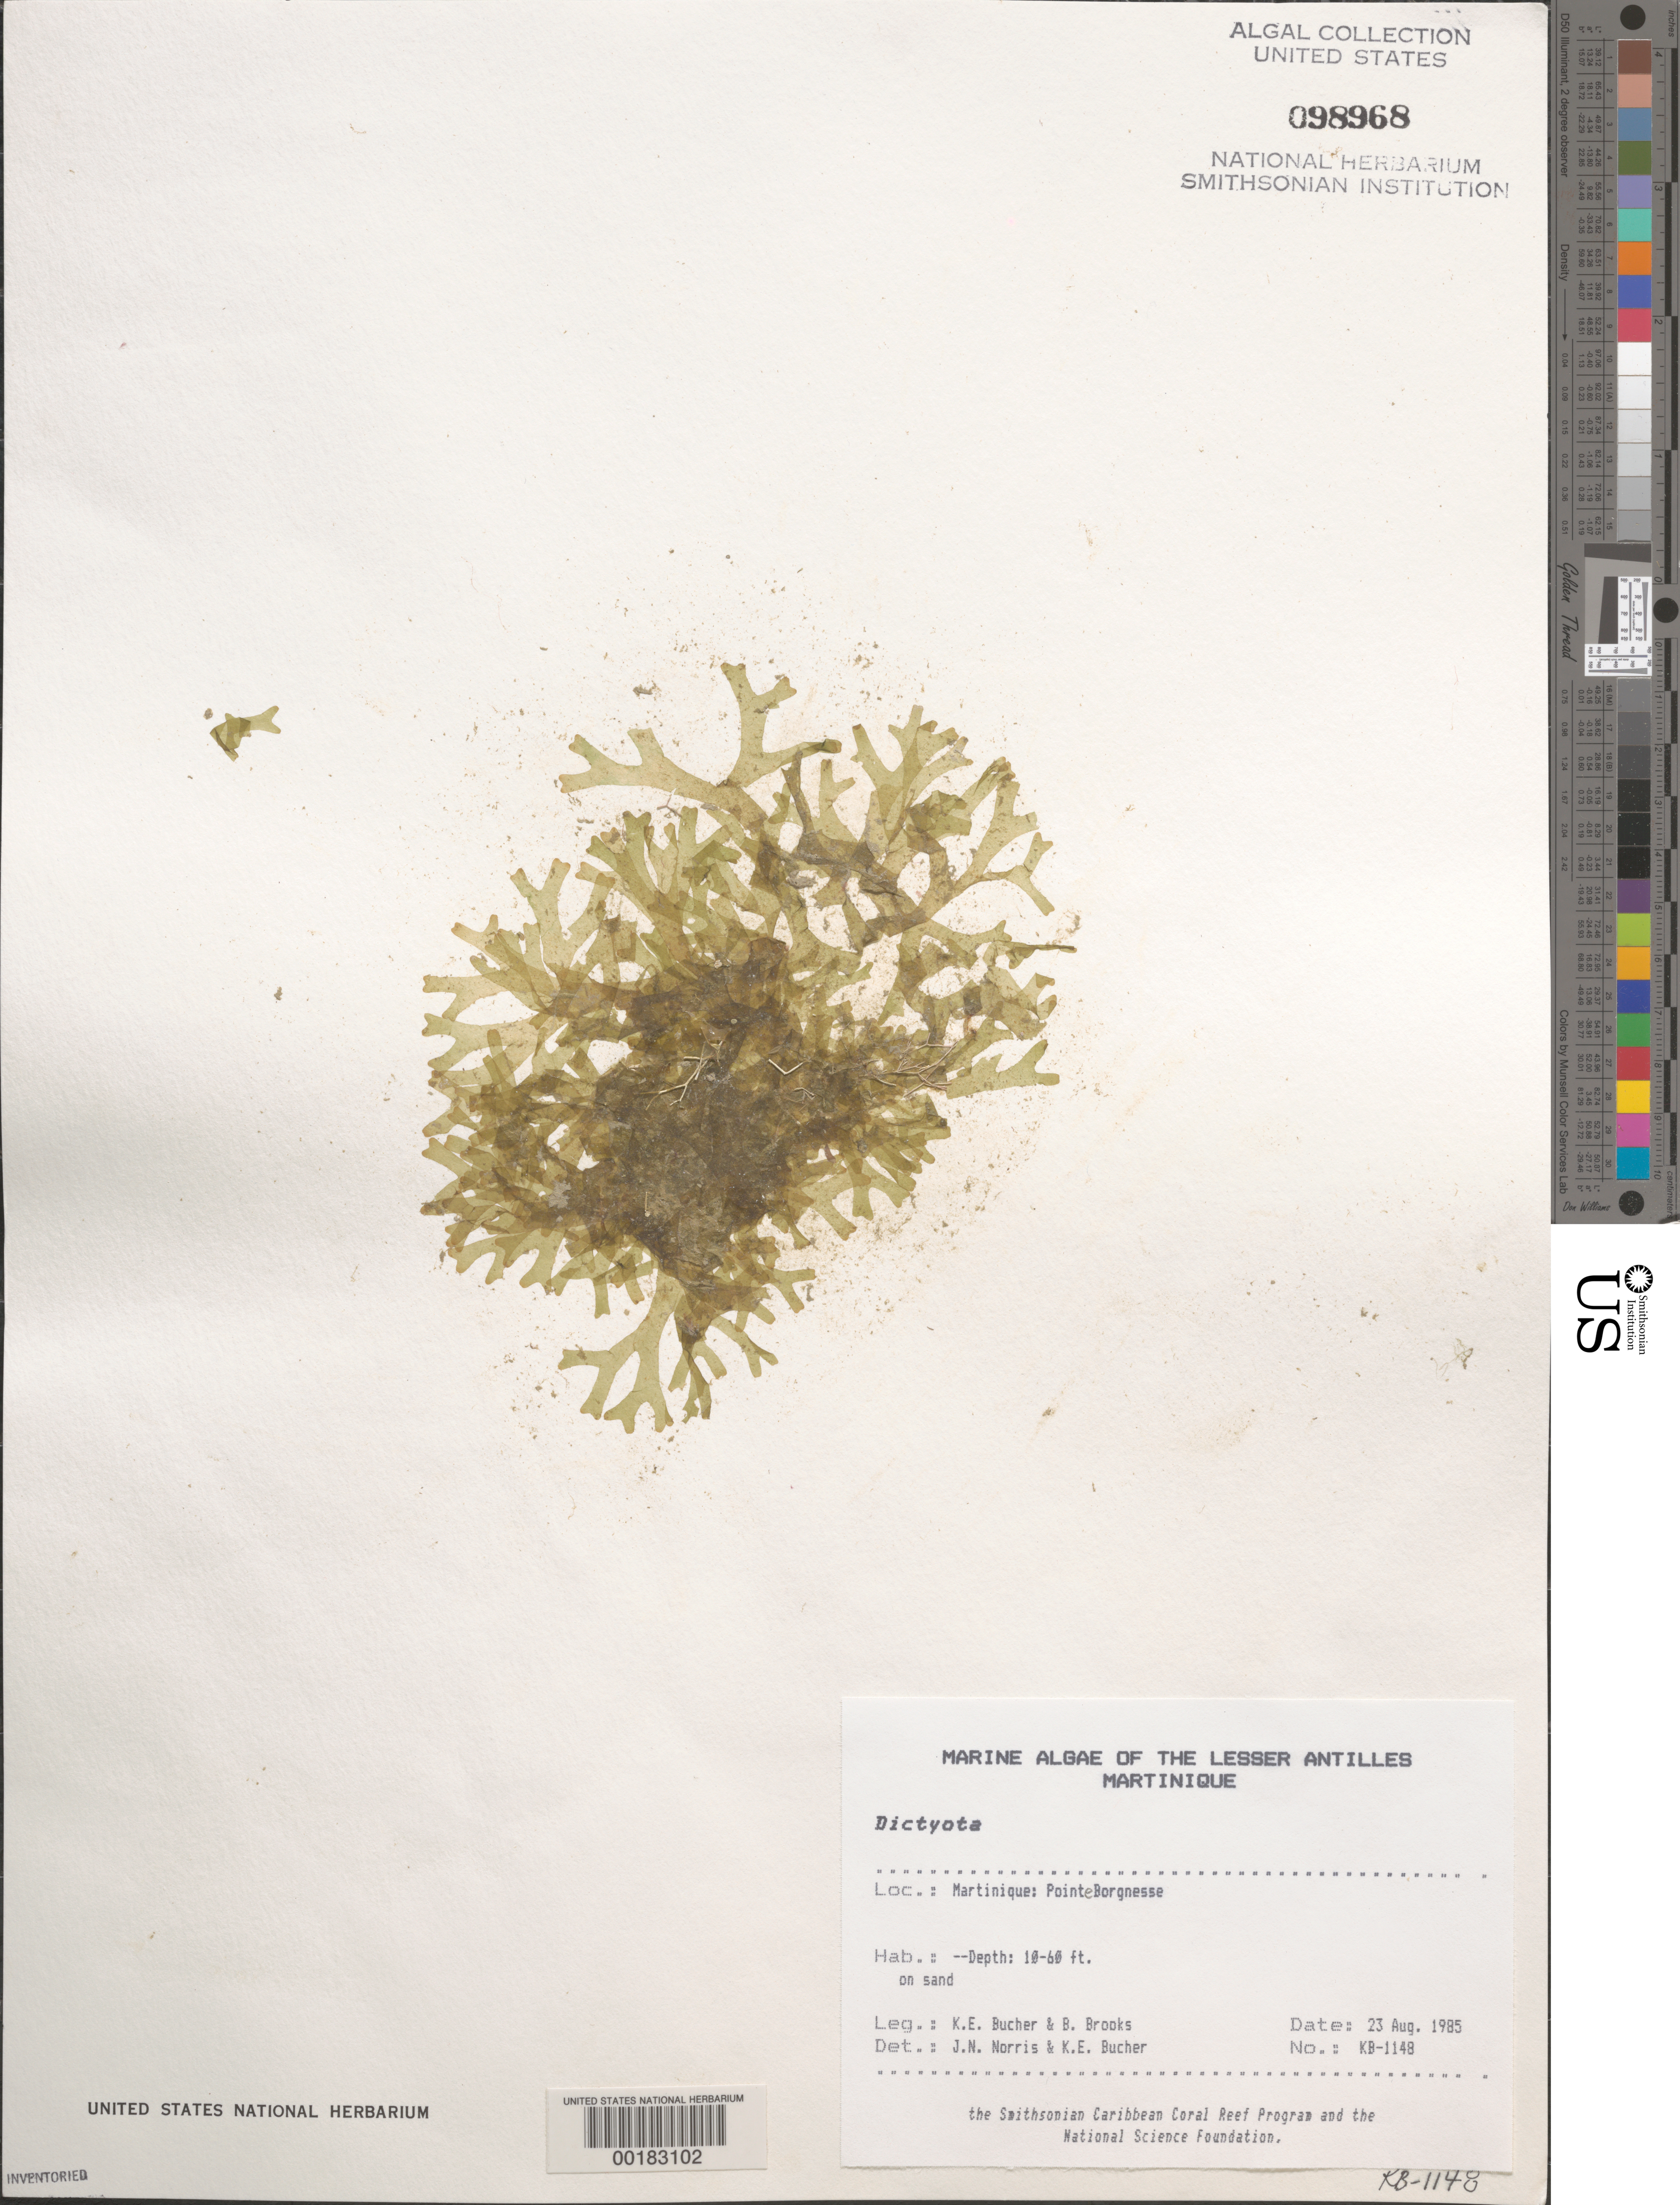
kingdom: Chromista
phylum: Ochrophyta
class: Phaeophyceae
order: Dictyotales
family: Dictyotaceae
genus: Dictyota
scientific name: Dictyota sp.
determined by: Norris, J. N.; Bucher, K. E.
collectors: K. E. Bucher & B. Brooks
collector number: Kb-1148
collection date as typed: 23 Aug 1985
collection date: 1985-08-23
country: Martinique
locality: Pointe Borgnesse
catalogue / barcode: US 98968